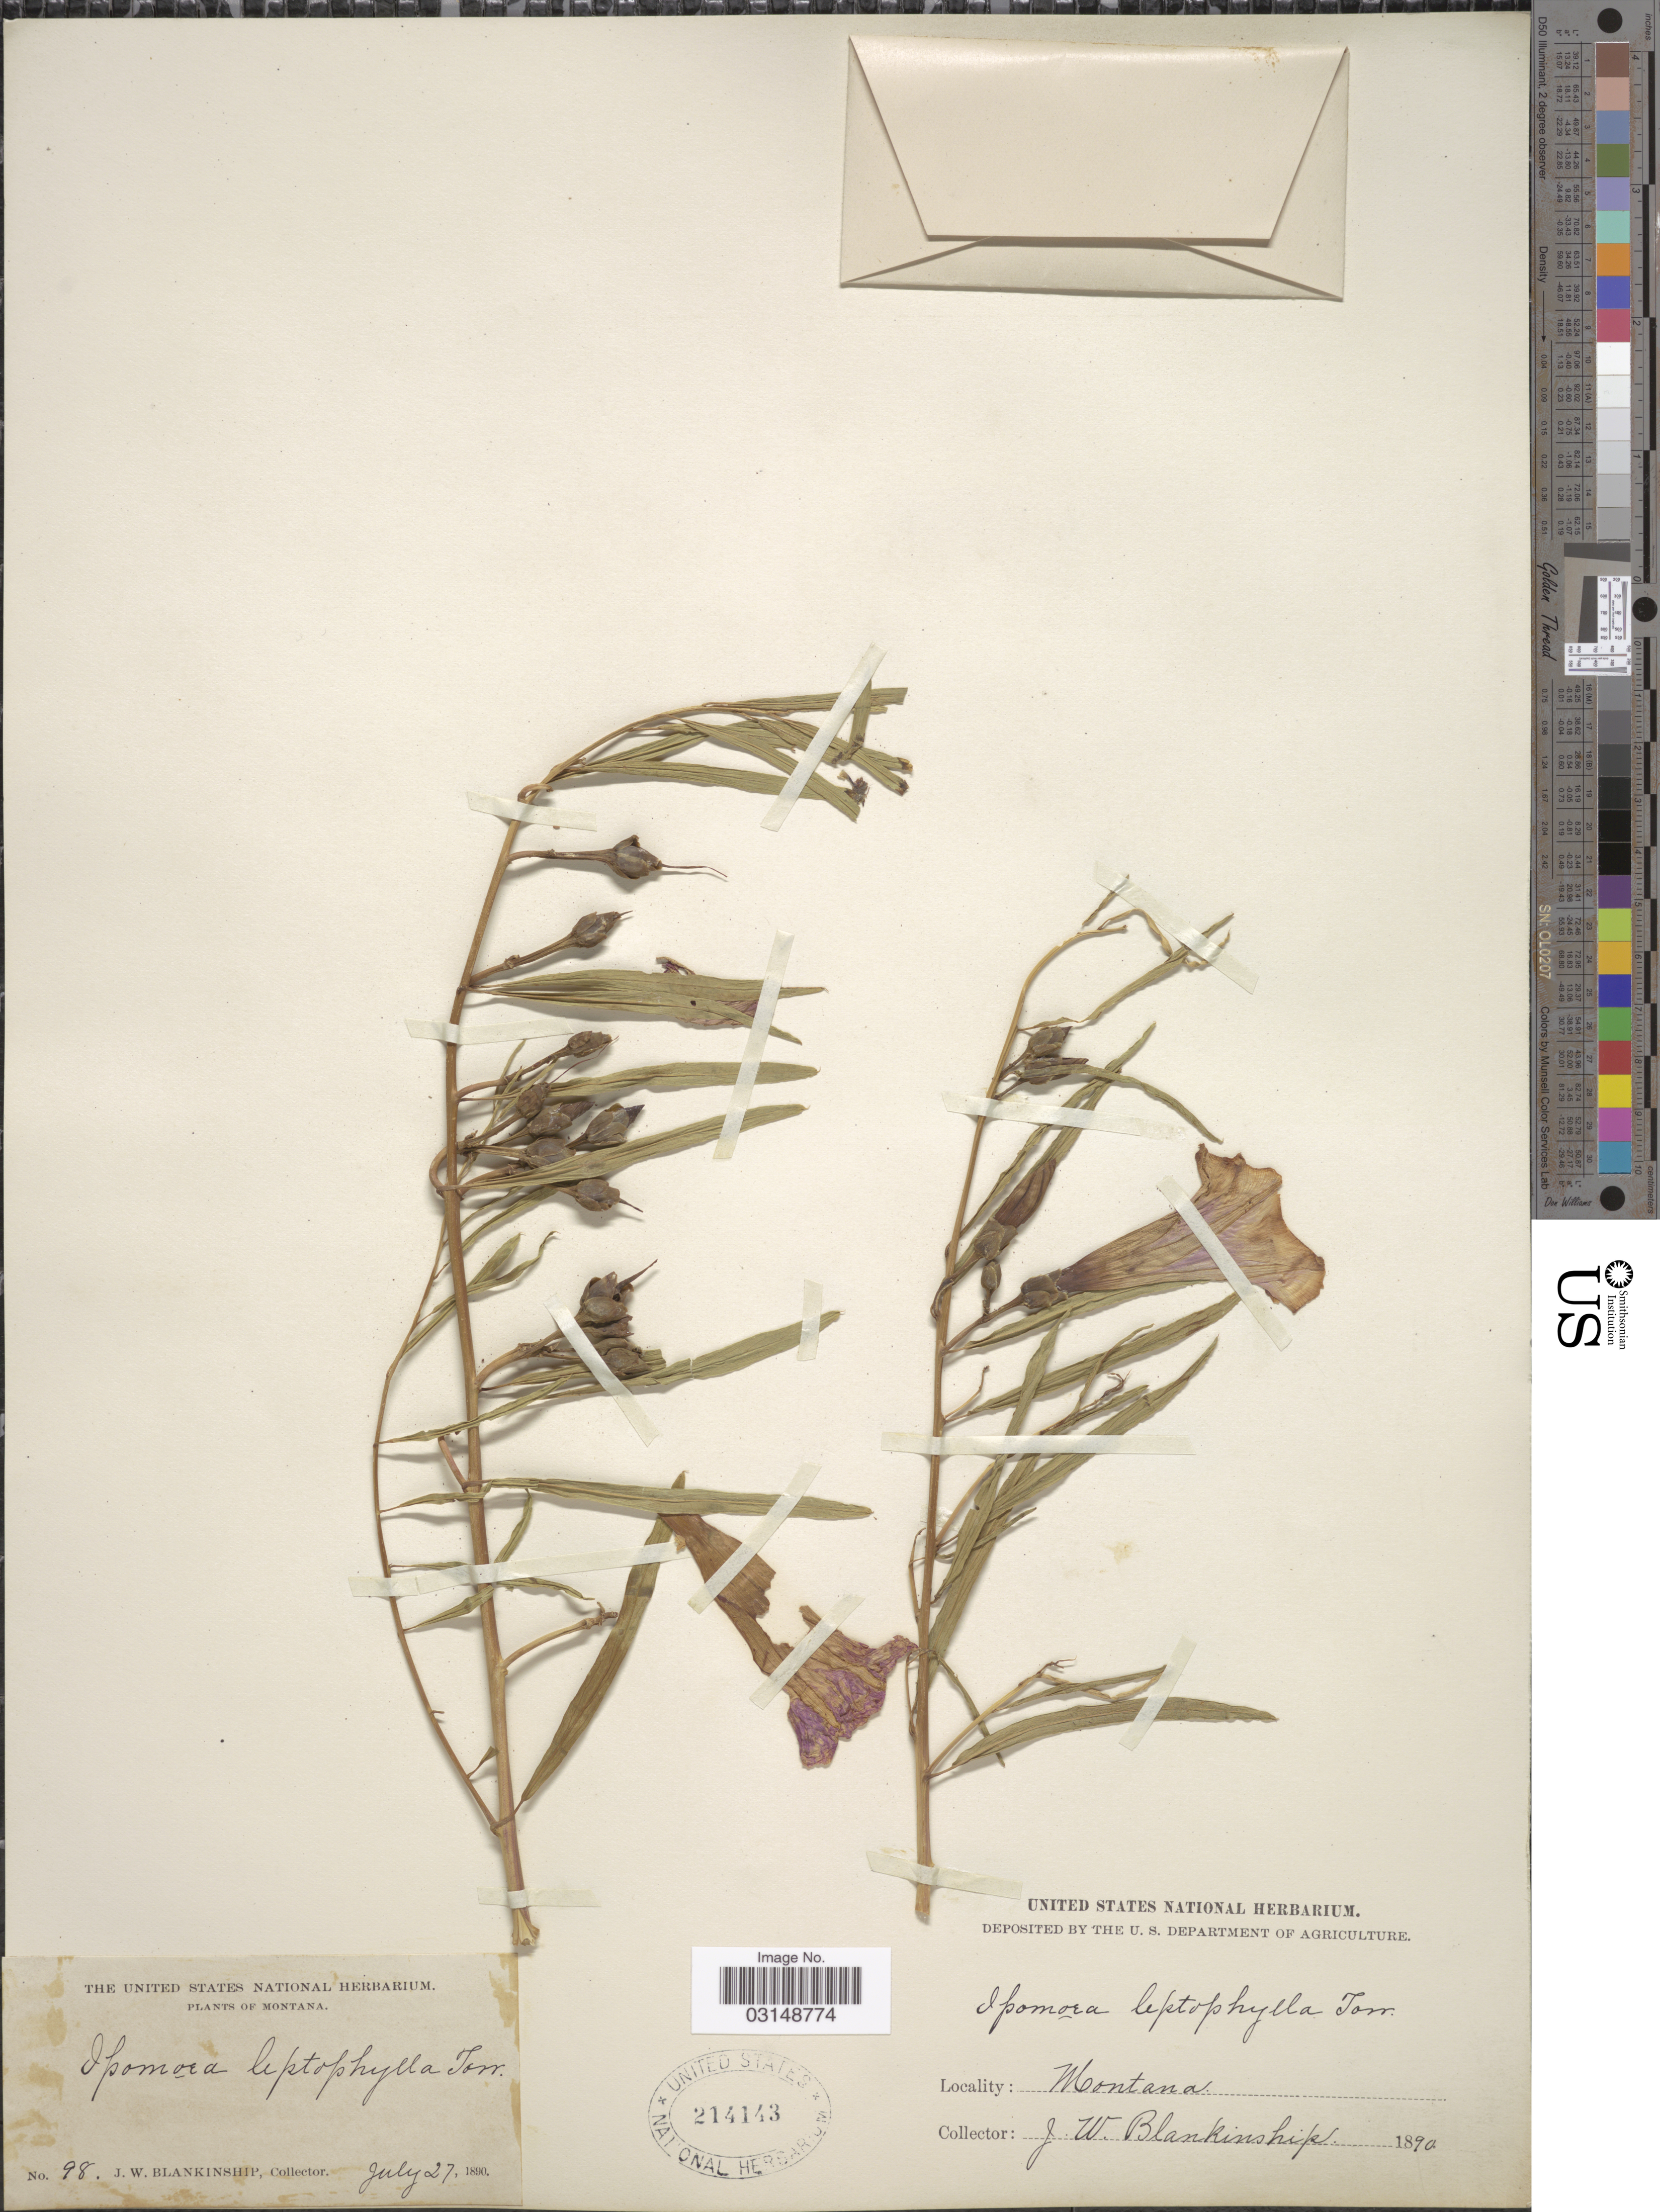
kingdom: Plantae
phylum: Tracheophyta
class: Magnoliopsida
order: Solanales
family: Convolvulaceae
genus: Ipomoea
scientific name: Ipomoea leptophylla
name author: Torr.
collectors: J. W. Blankinship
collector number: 98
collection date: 1890-07-27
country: United States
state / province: Montana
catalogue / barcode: US 214143